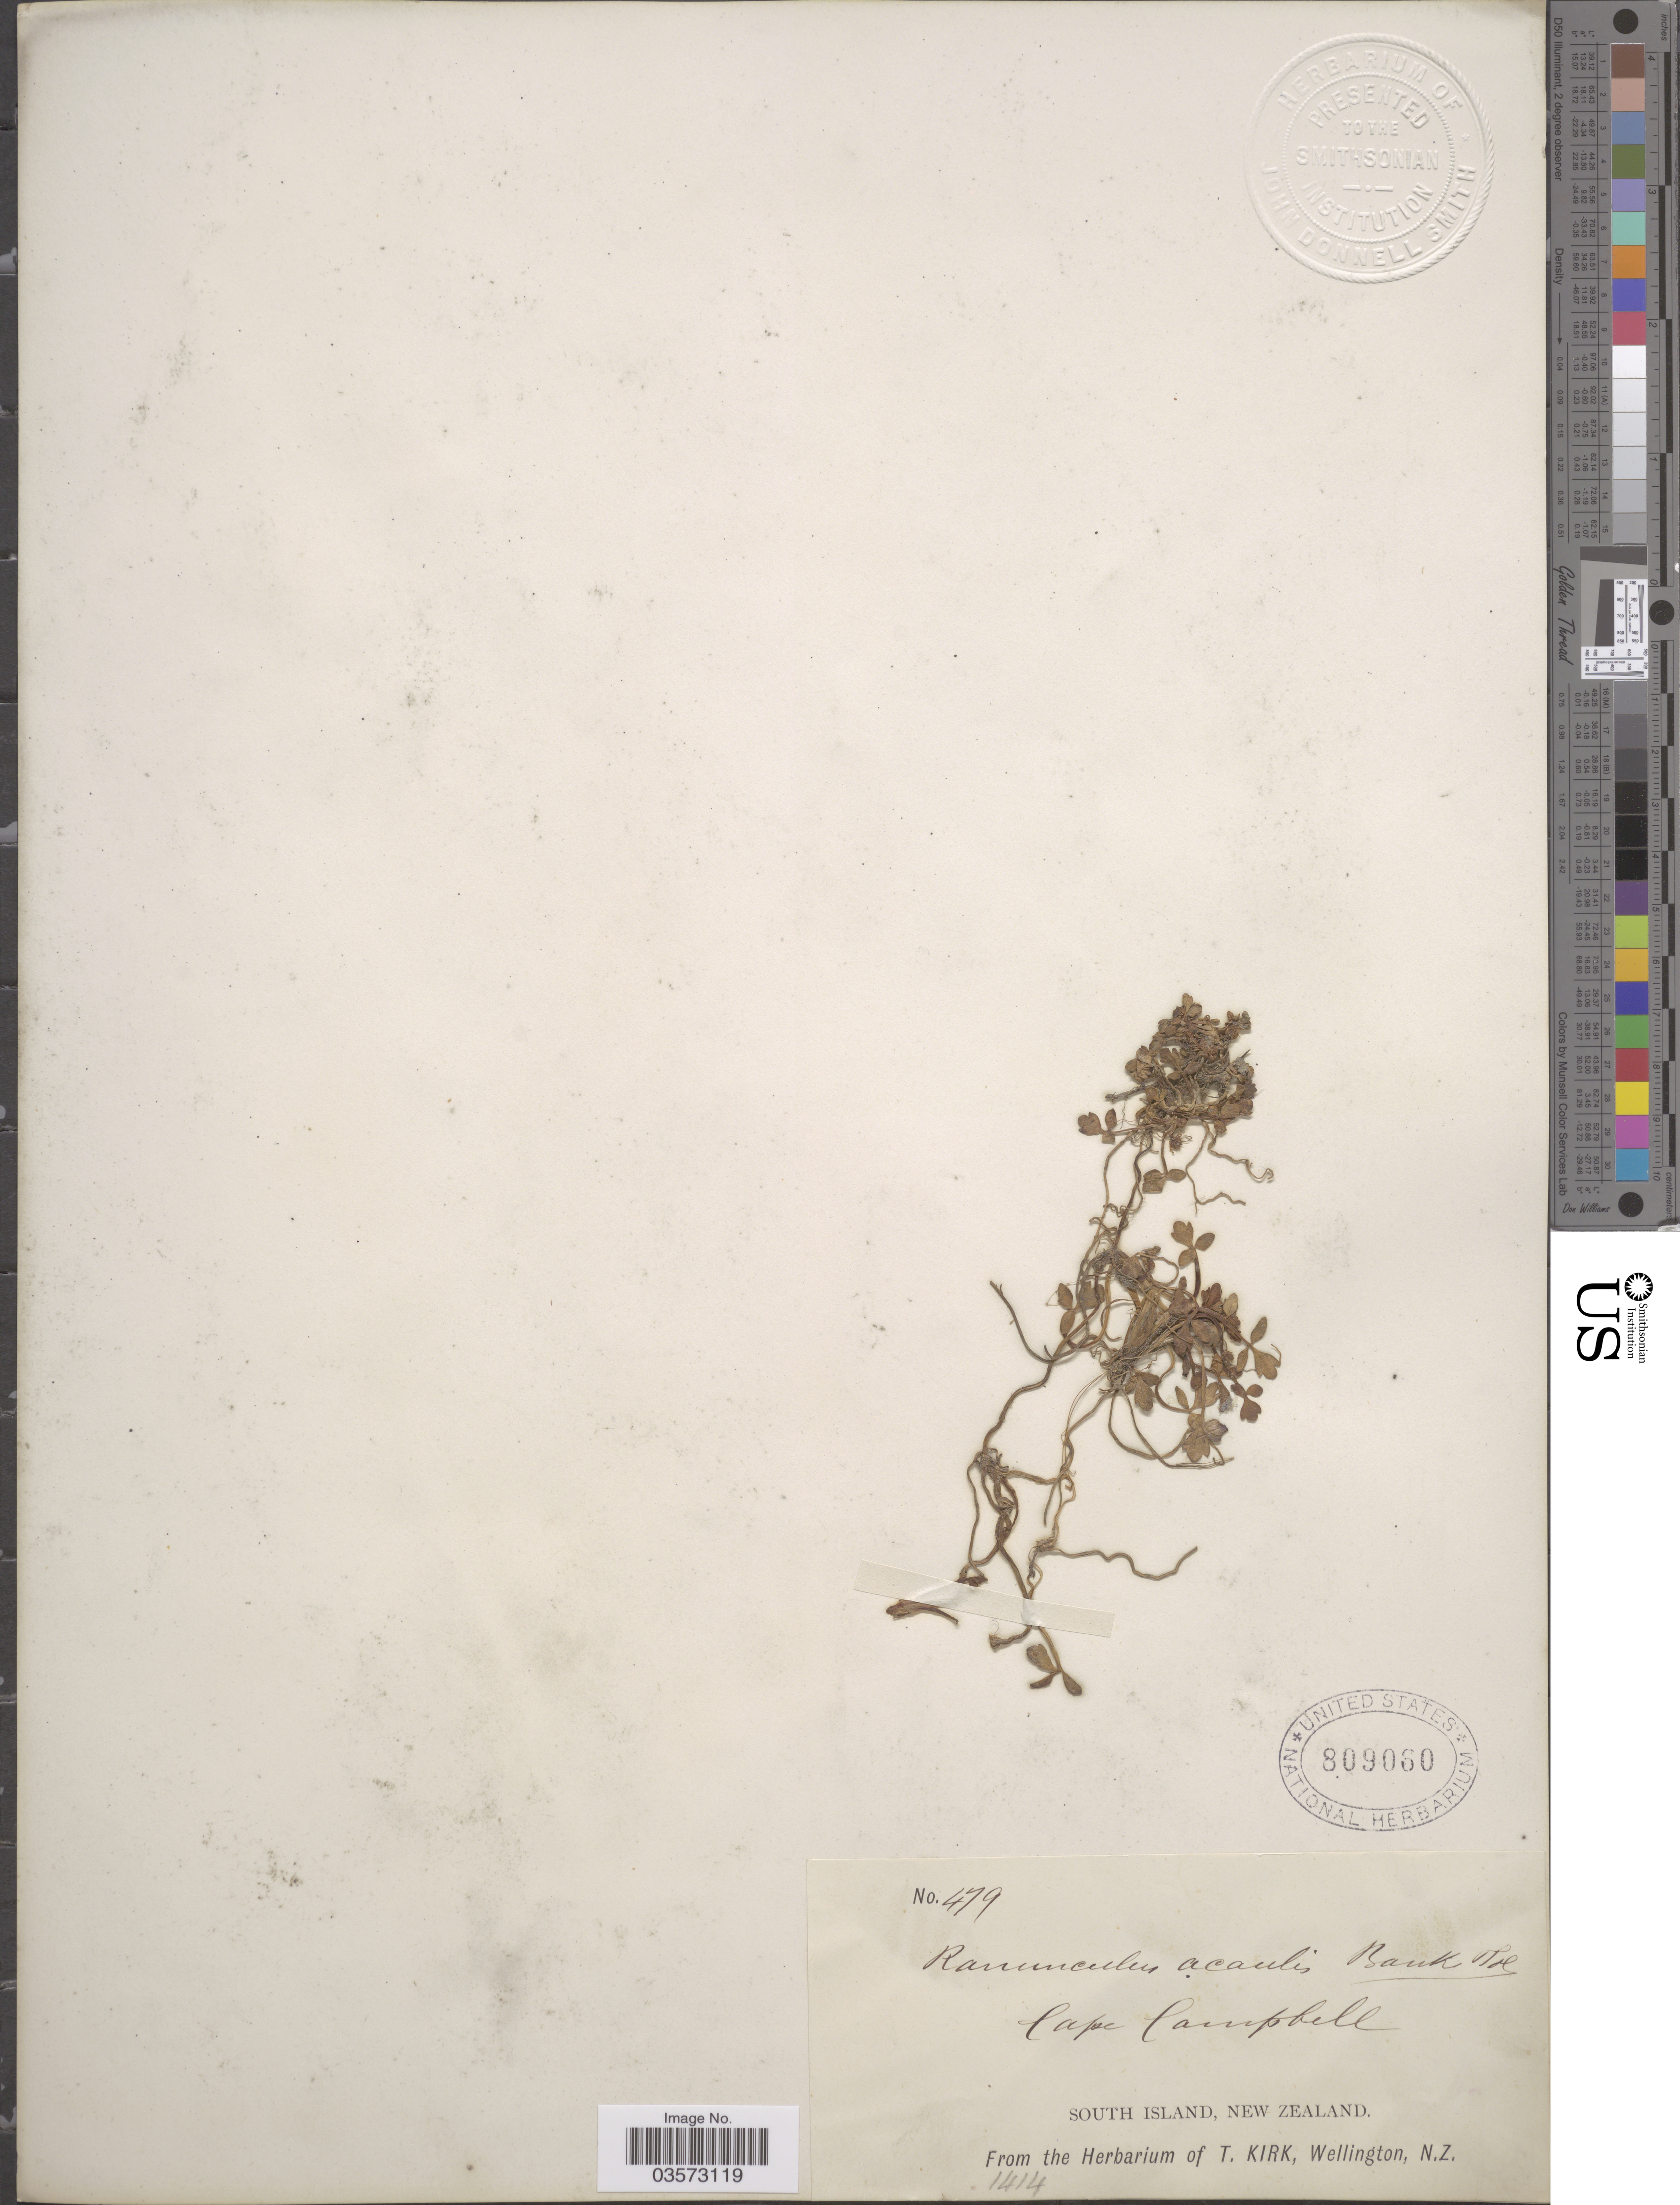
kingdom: Plantae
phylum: Tracheophyta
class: Magnoliopsida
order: Ranunculales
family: Ranunculaceae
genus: Ranunculus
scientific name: Ranunculus acaulis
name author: DC.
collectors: ex herb. T. Kirk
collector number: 479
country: New Zealand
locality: Cape Campbell. South Island.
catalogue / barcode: US 809060